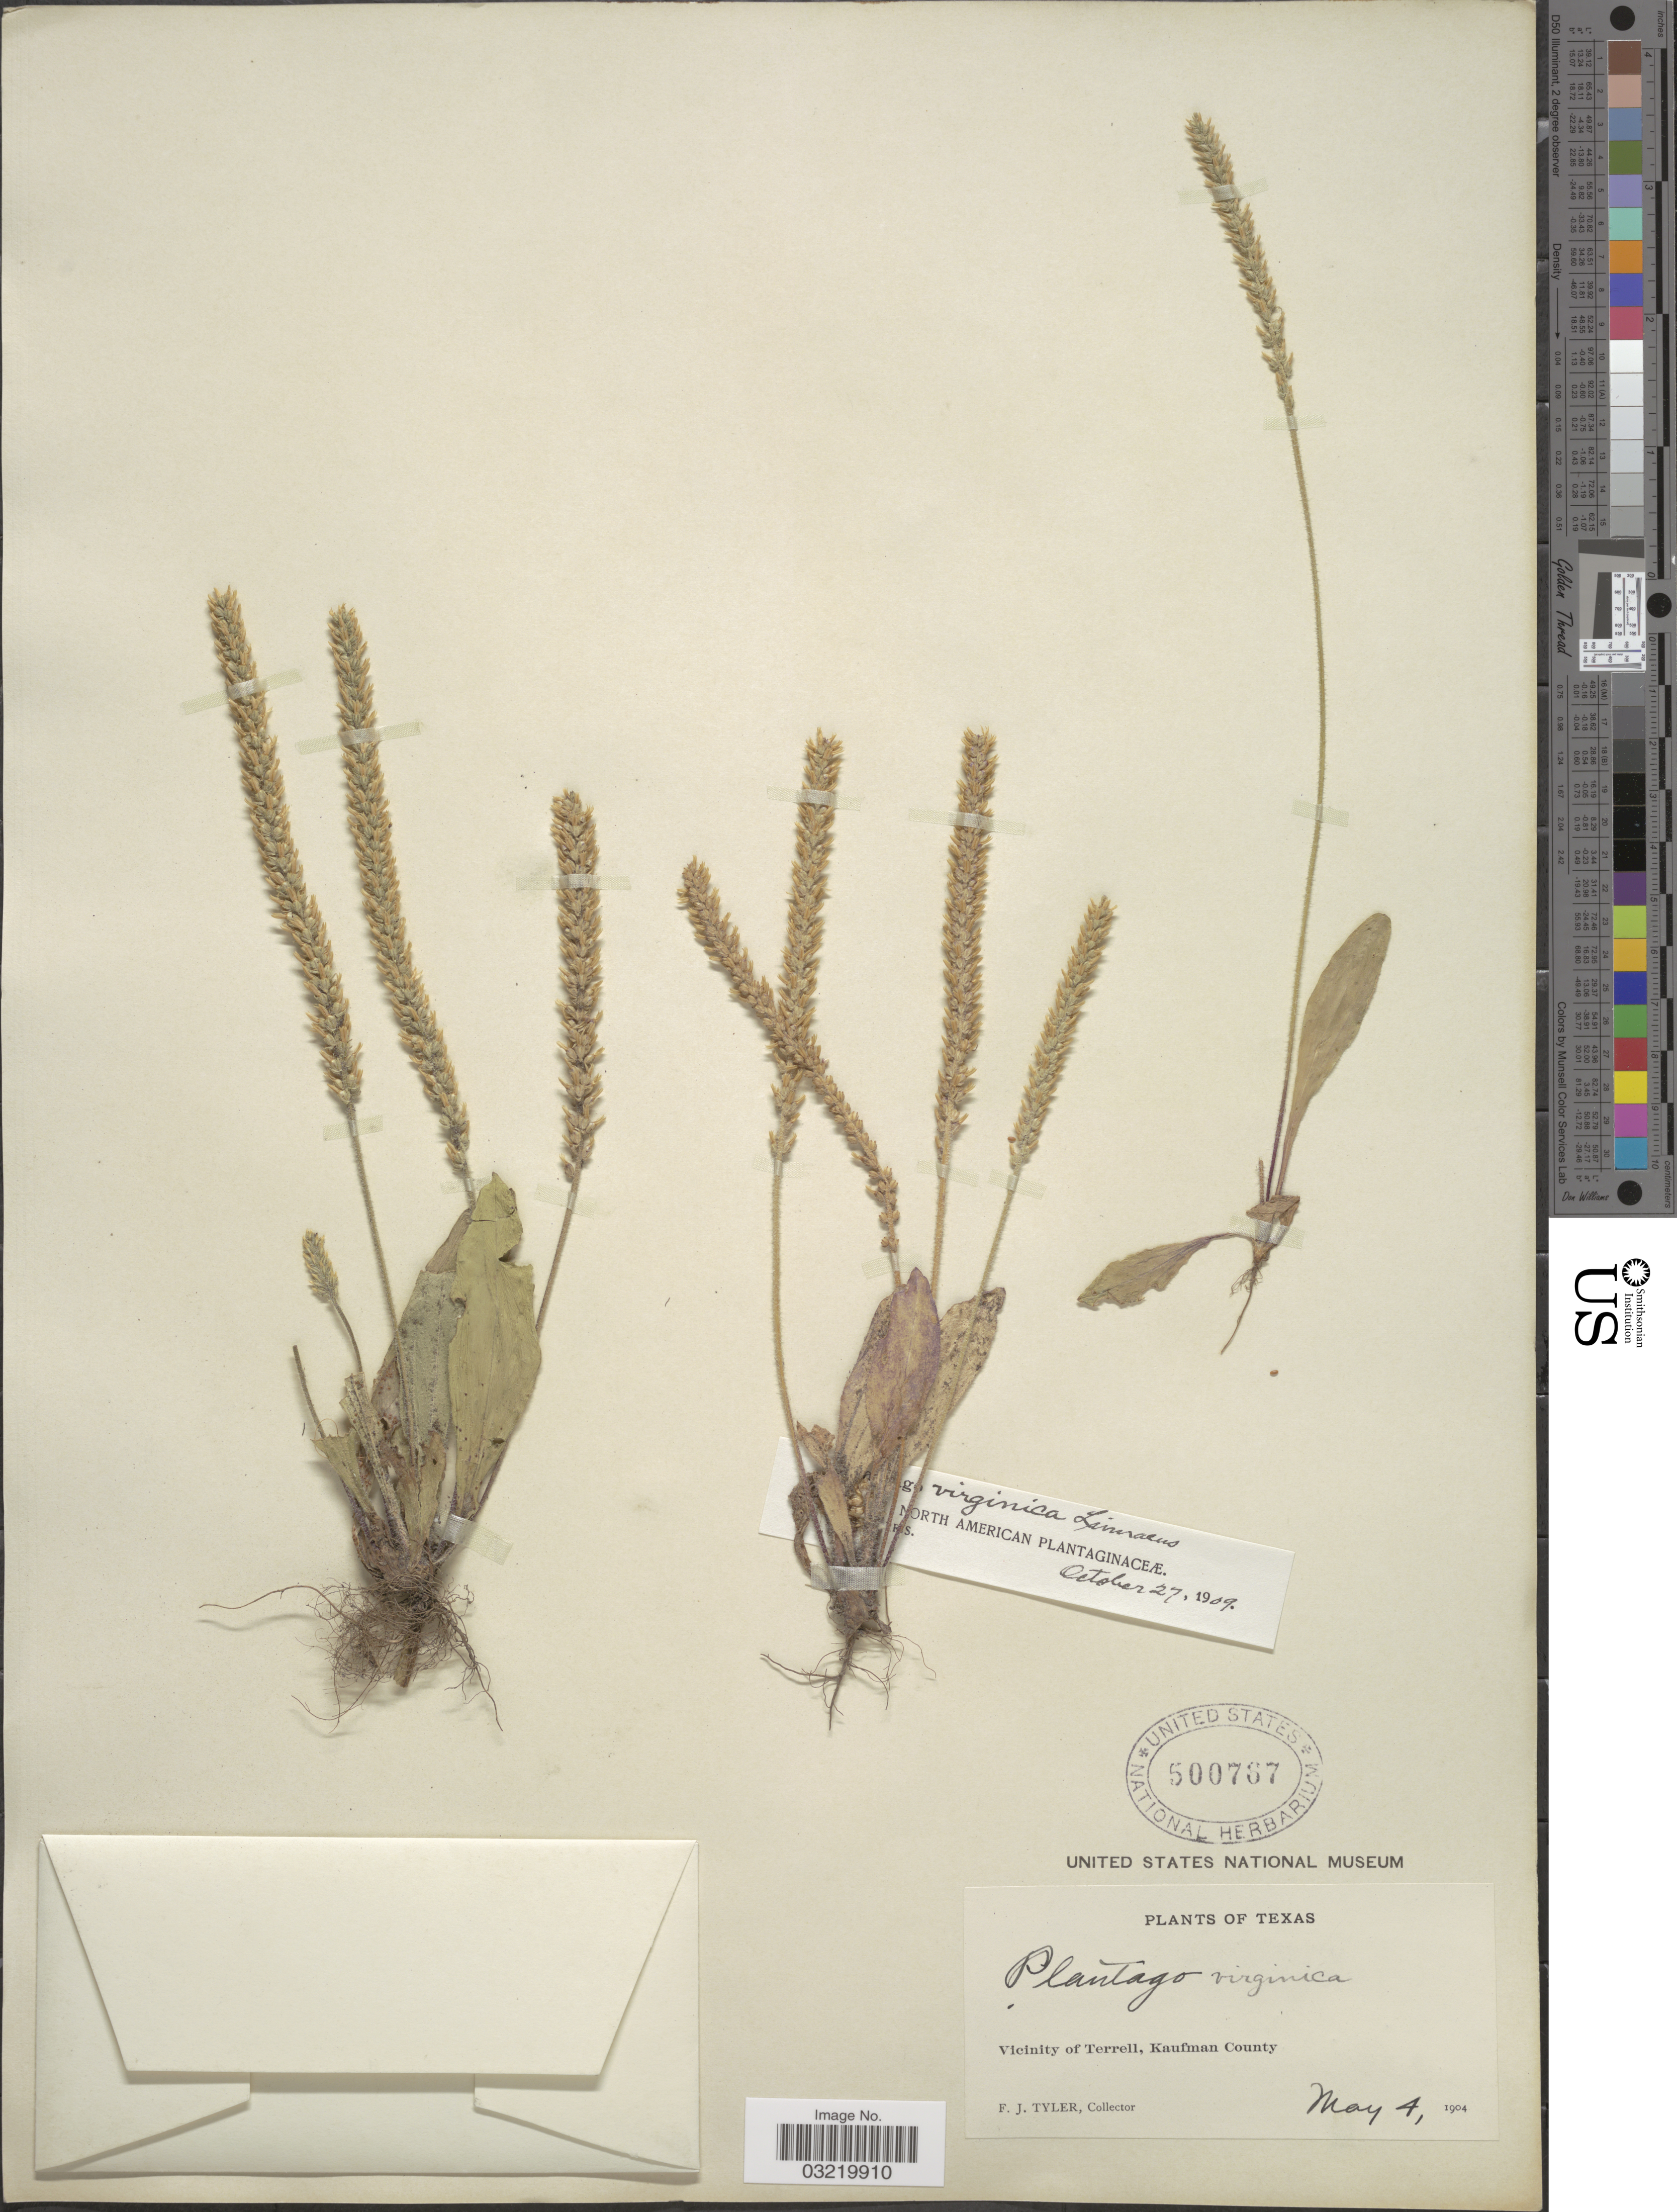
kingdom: Plantae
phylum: Tracheophyta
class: Magnoliopsida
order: Lamiales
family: Plantaginaceae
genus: Plantago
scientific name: Plantago virginica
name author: L.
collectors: F. Tyler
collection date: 1904-05-04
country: United States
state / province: Texas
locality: Vicinity of Terrell, Kaufman County.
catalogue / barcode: US 500767